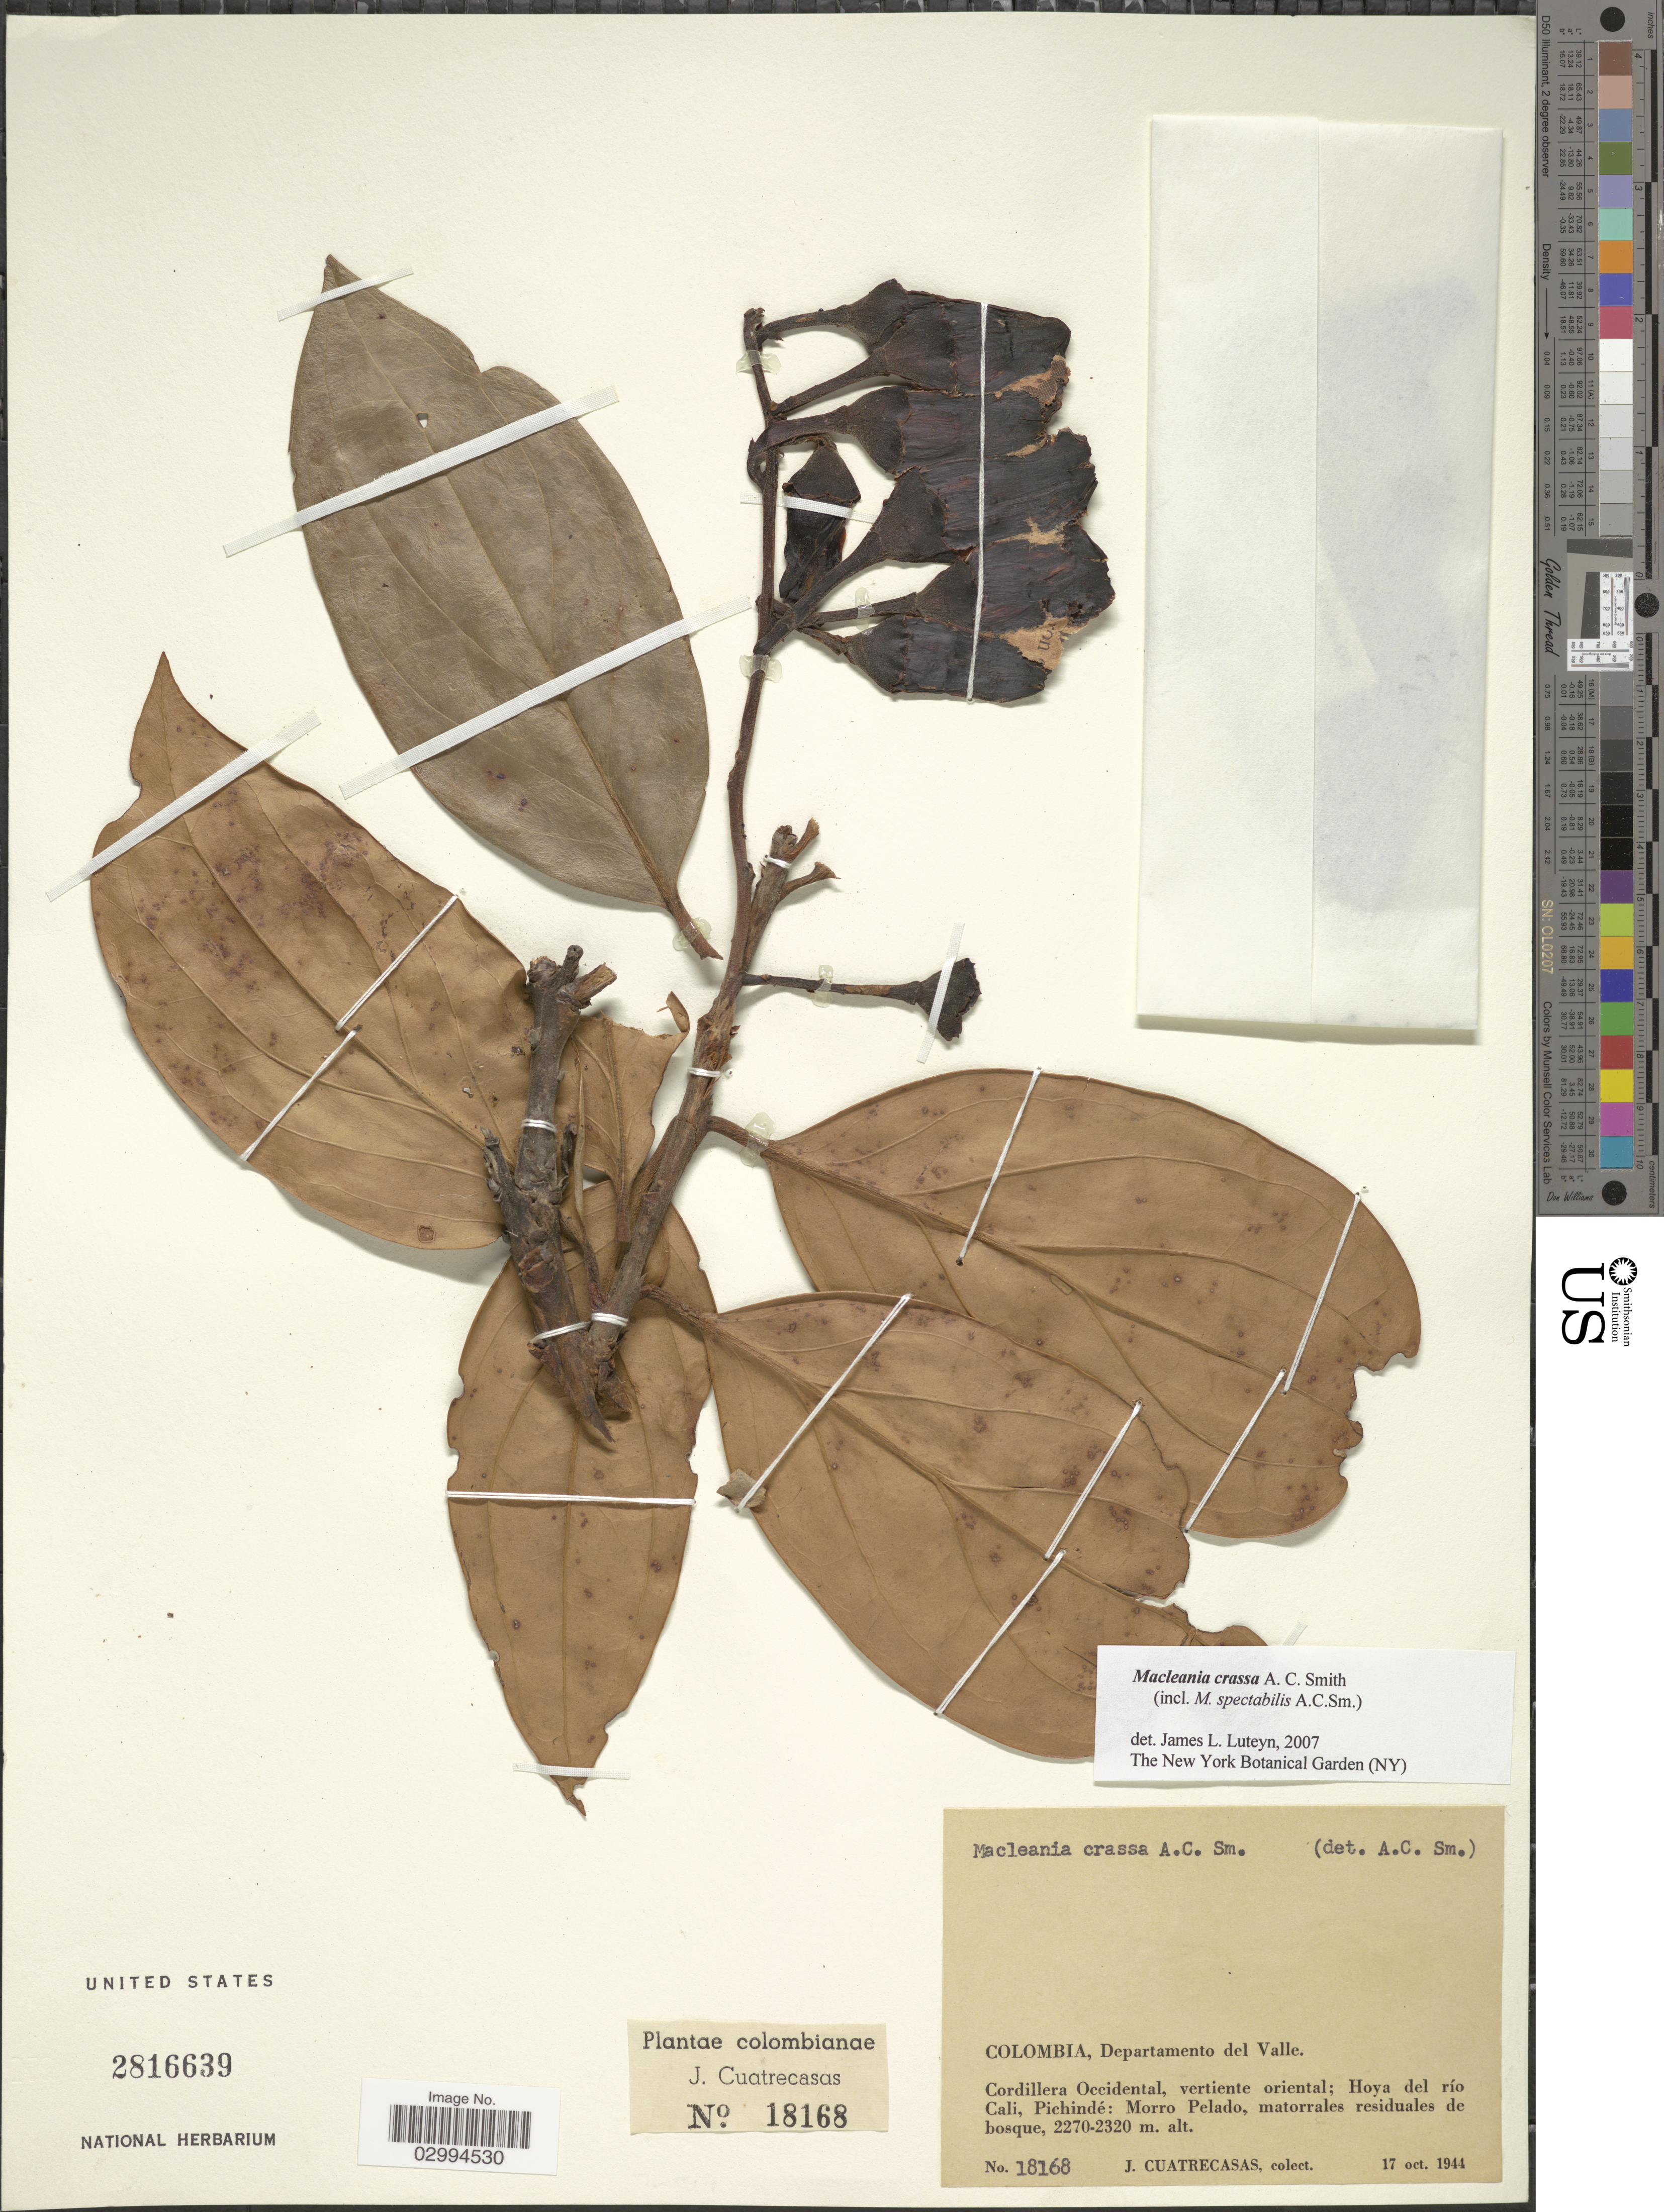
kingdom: Plantae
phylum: Tracheophyta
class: Magnoliopsida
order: Ericales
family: Ericaceae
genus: Macleania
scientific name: Macleania crassa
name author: A.C. Sm.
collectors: J. Cuatrecasas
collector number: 18168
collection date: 1944-10-17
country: Colombia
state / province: Valle del Cauca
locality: Departamento del Valle. Cordillera Occidental, vertiente oriental; Hoya del río Cali, Pichindé: Morro Pelado.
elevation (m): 2270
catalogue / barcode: US 2816639